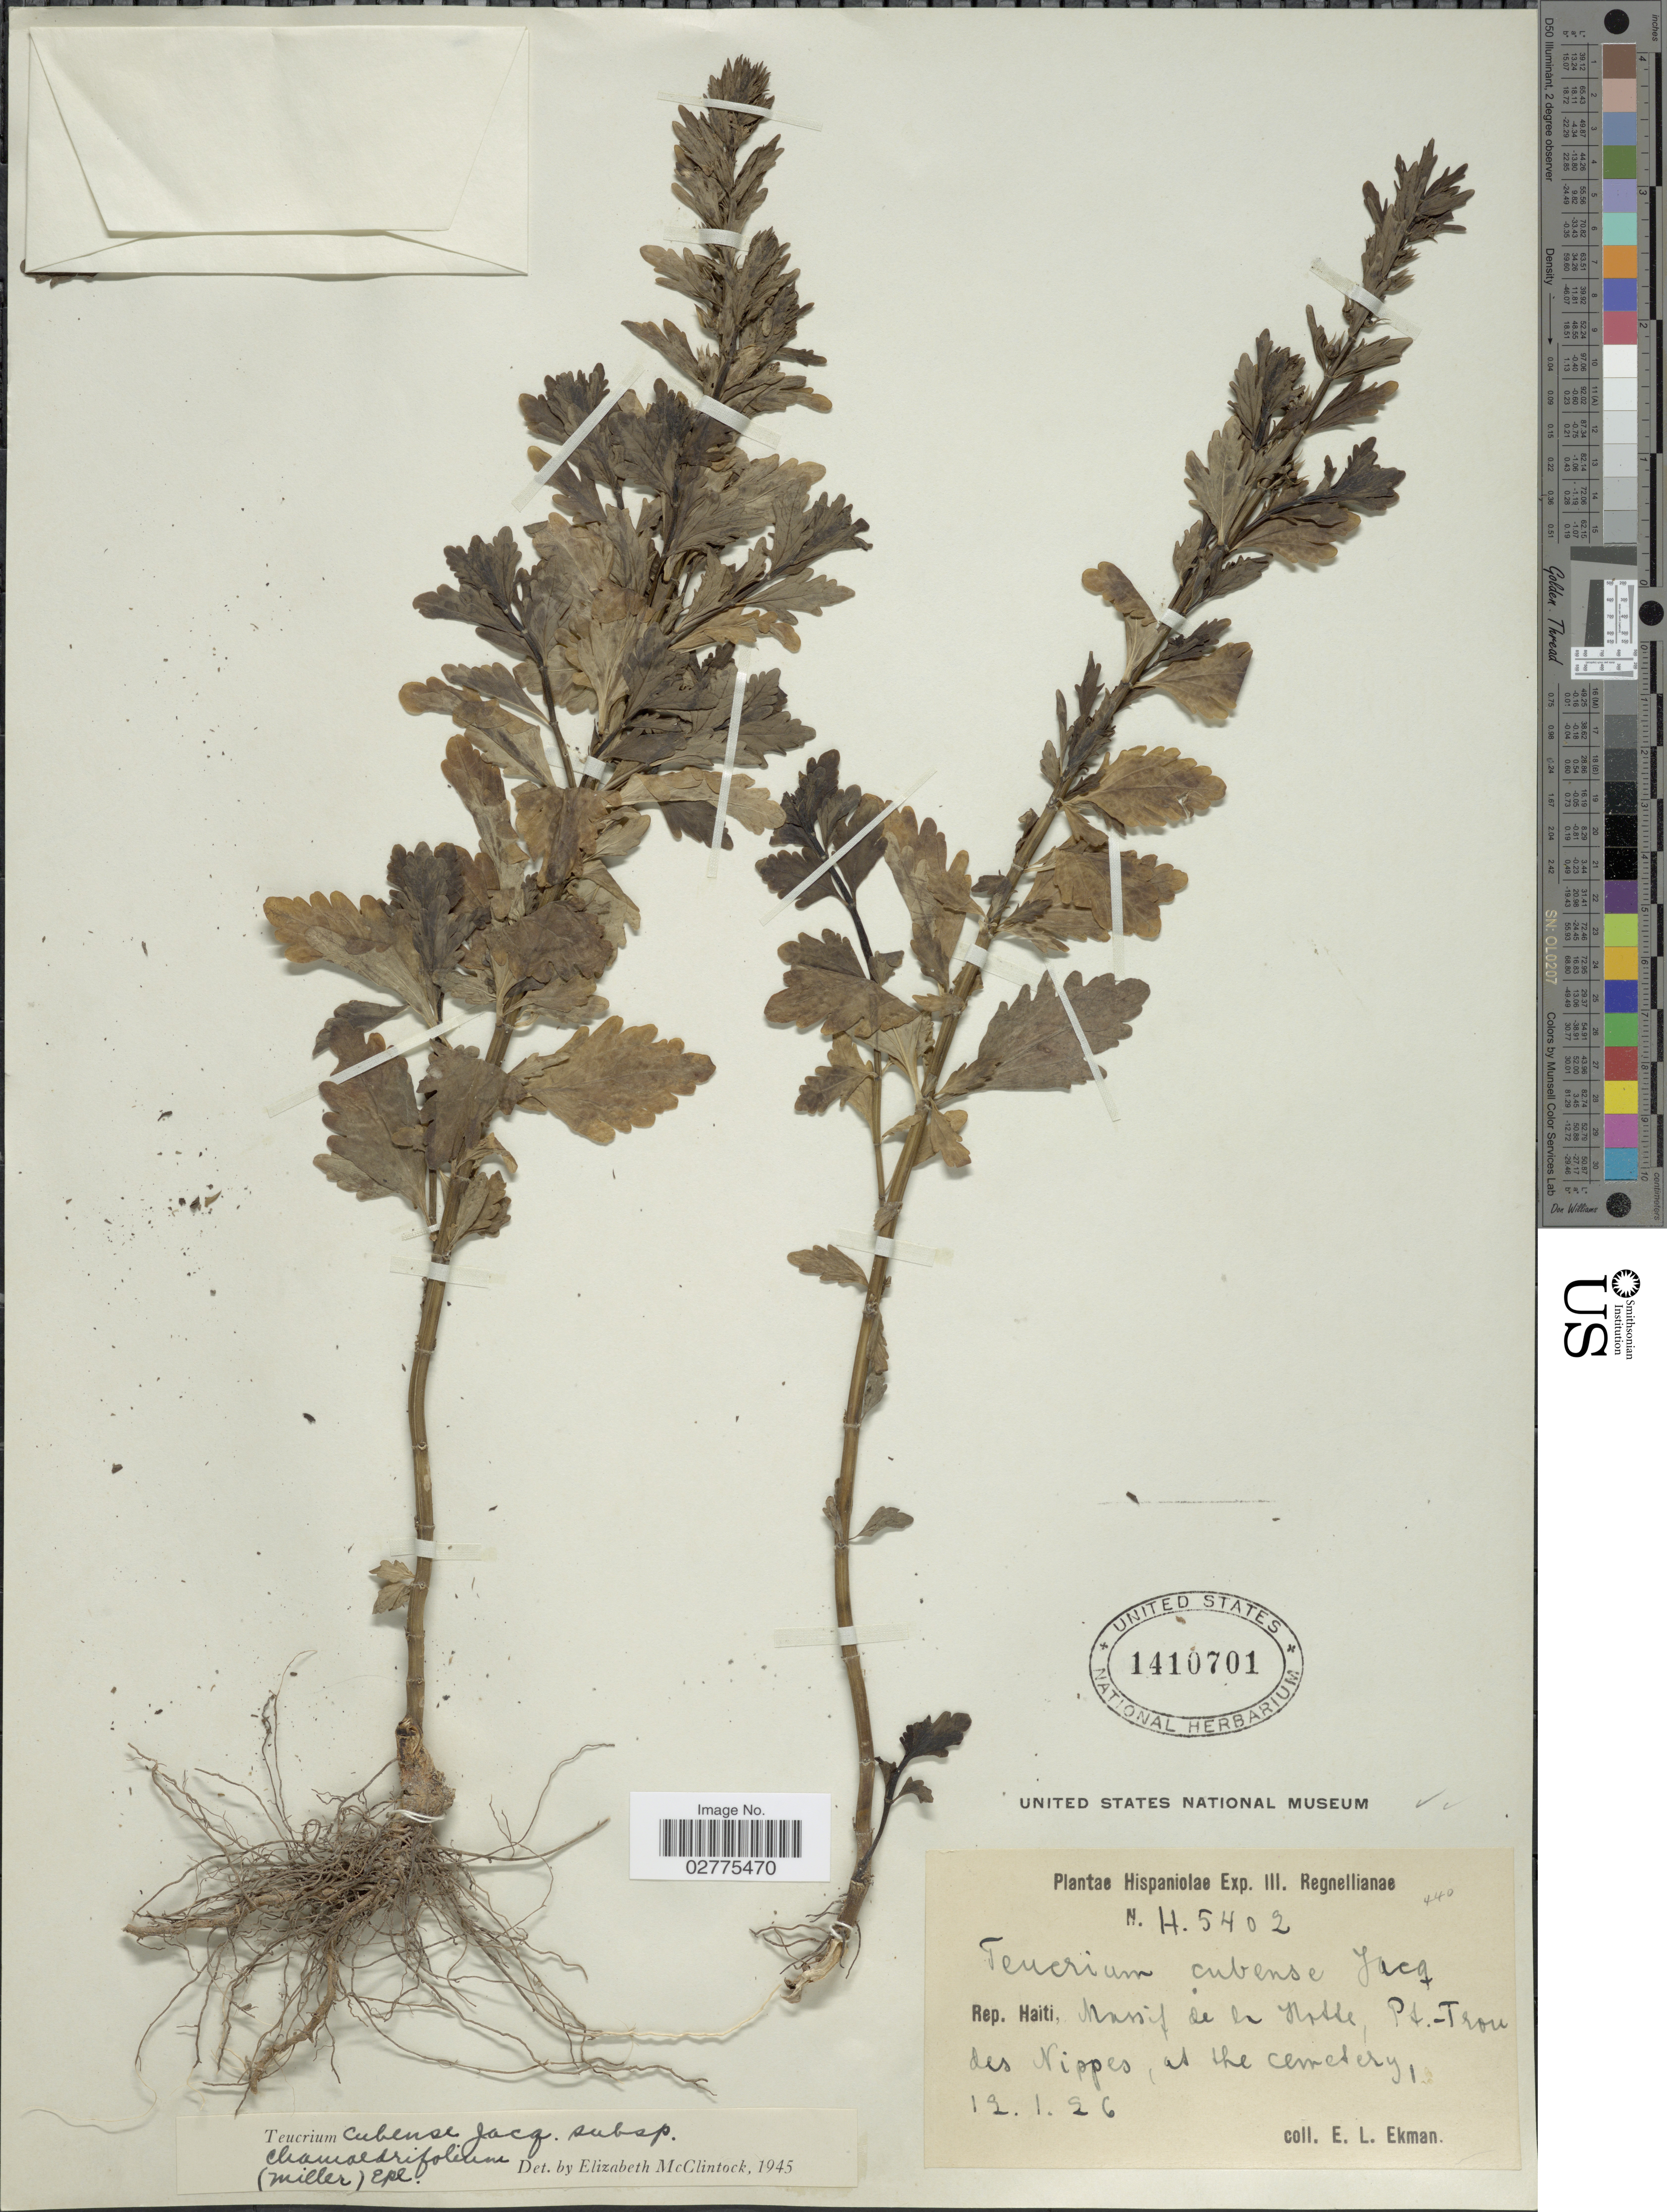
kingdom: Plantae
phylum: Tracheophyta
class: Magnoliopsida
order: Lamiales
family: Lamiaceae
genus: Teucrium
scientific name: Teucrium cubense subsp. chamaedrifolium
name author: Jacq.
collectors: E. L. Ekman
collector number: H5402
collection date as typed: Transcribed d/m/y: 12/1/26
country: Haiti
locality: Rep. Haiti, Massif de la Notte, Pt. - Troudes Nippes, at the cemetery.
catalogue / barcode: US 1410701